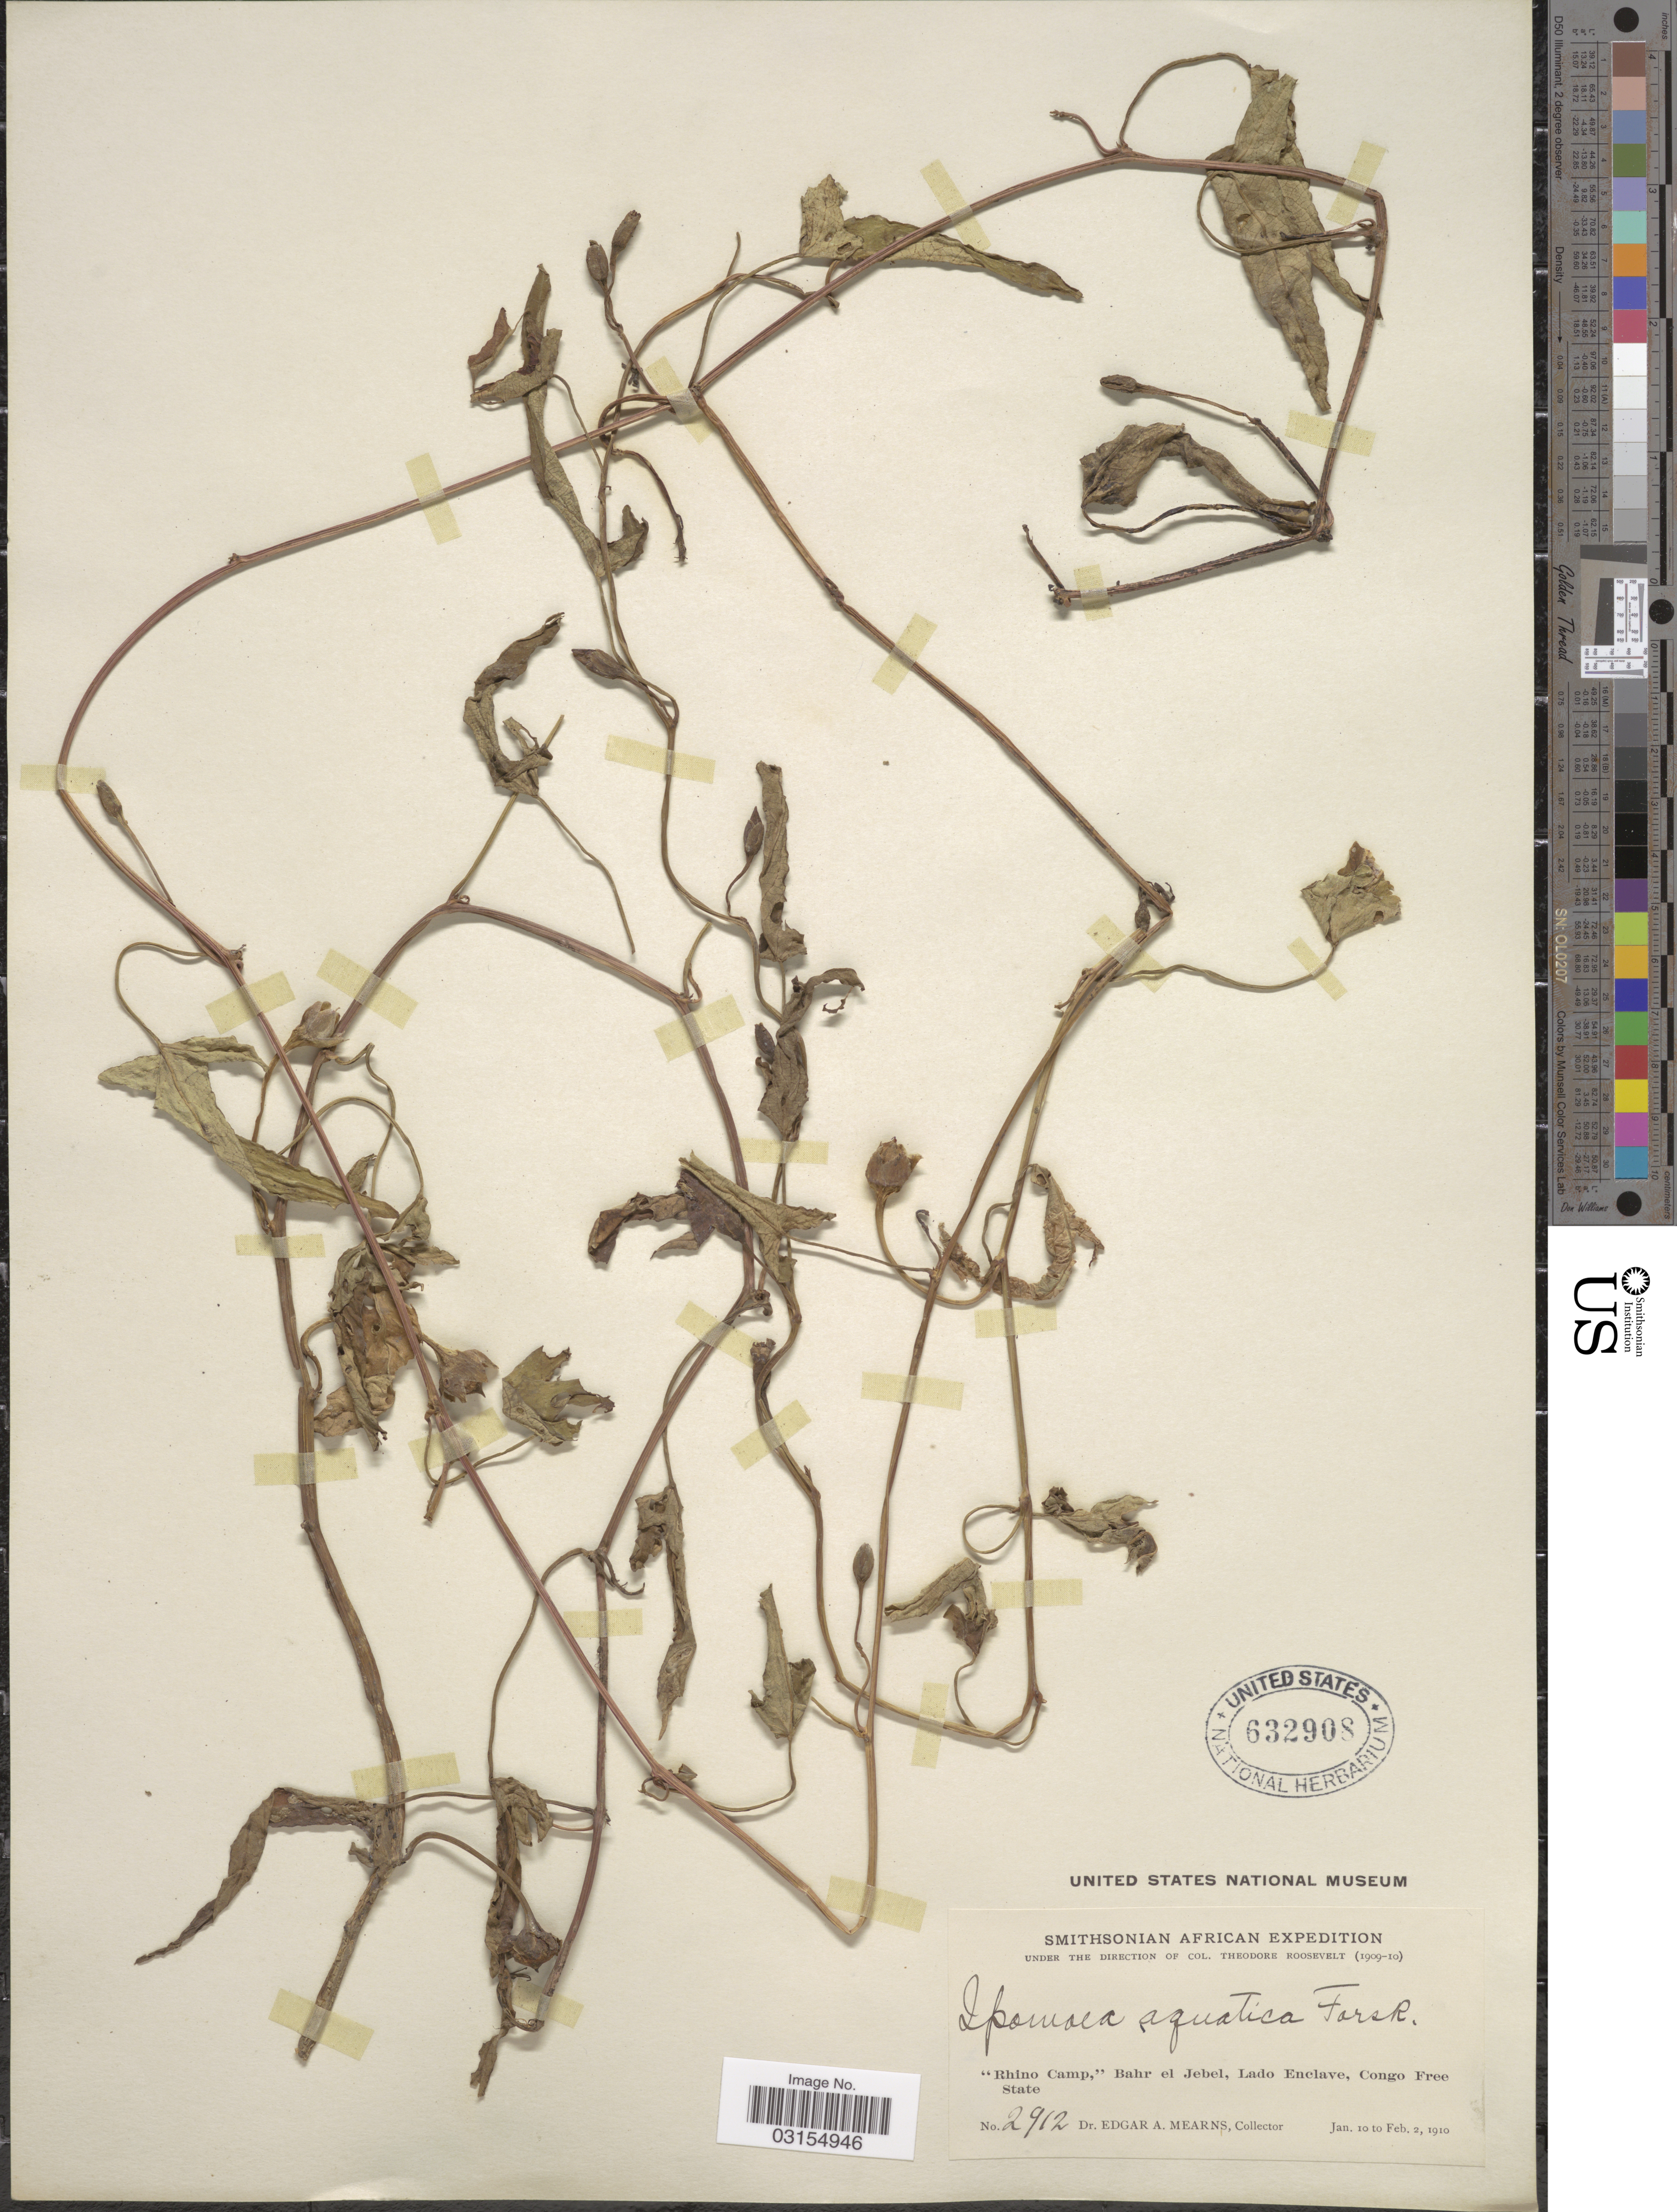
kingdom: Plantae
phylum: Tracheophyta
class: Magnoliopsida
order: Solanales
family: Convolvulaceae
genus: Ipomoea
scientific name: Ipomoea aquatica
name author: Forssk.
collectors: E. A. Mearns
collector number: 2912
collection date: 1910-01-10/1910-02-02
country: Congo, Democratic Republic of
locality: Rhino Camp,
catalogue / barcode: US 632908